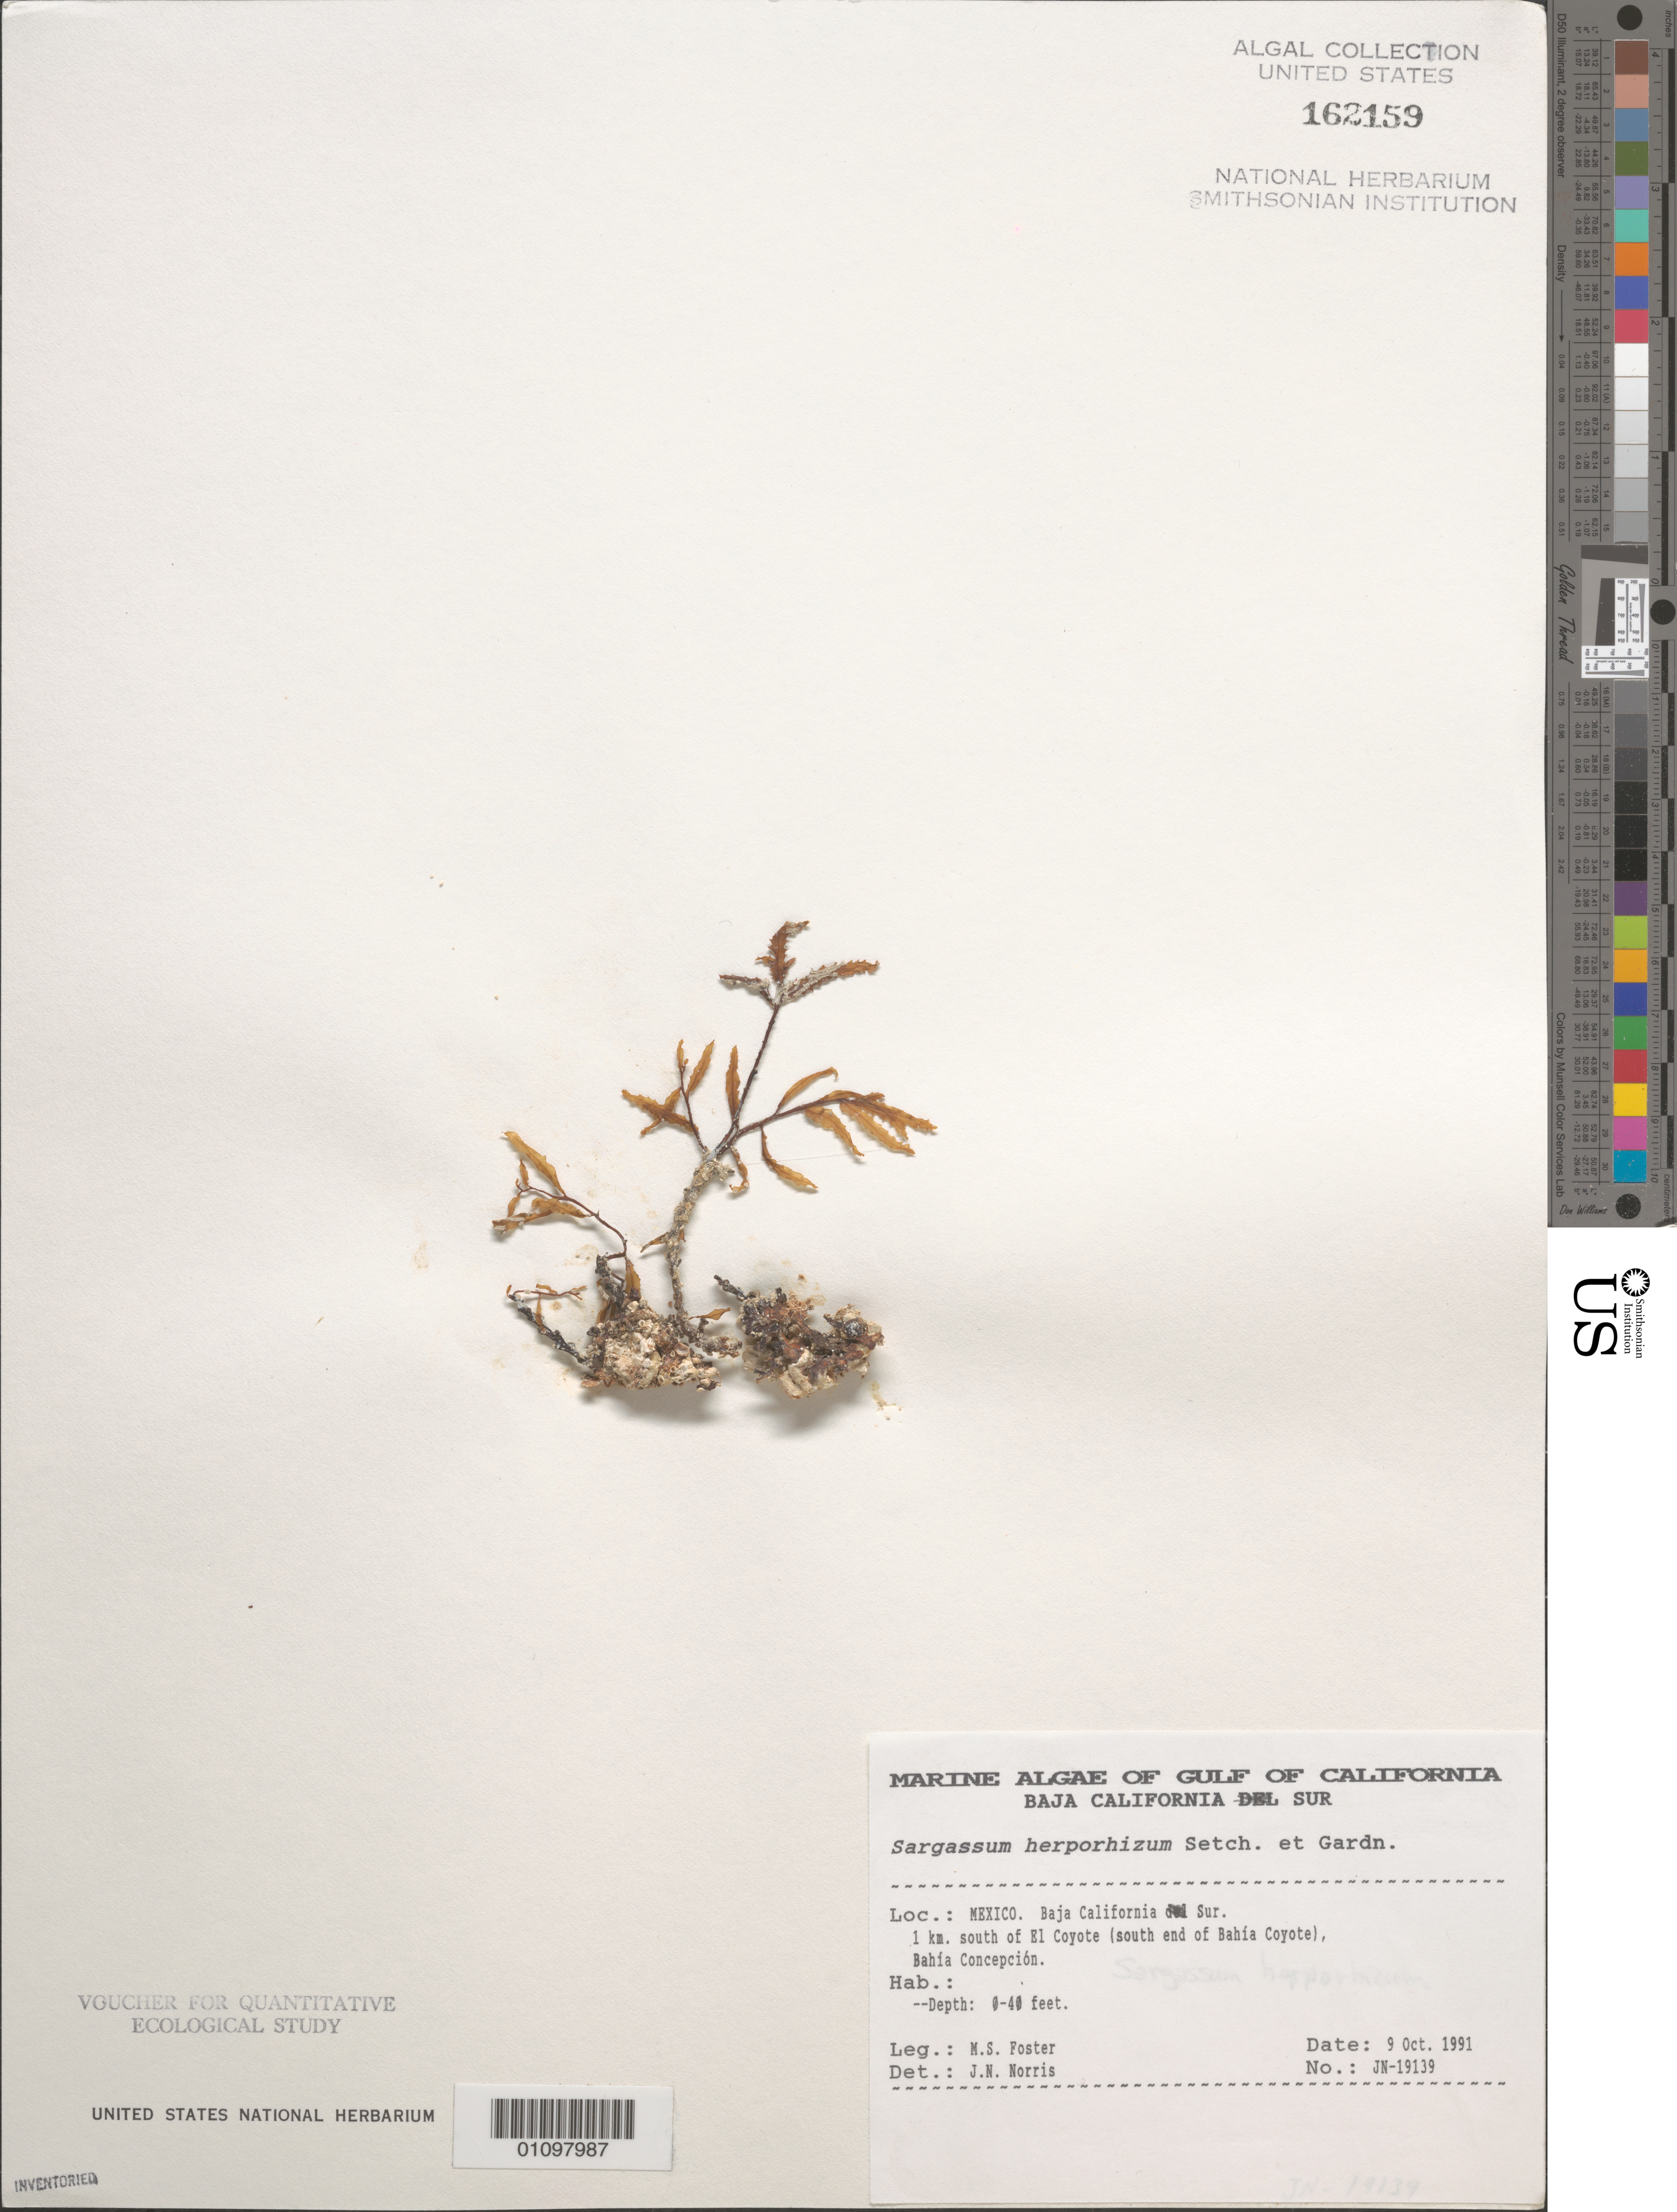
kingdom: Chromista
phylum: Ochrophyta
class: Phaeophyceae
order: Fucales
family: Sargassaceae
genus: Sargassum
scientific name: Sargassum herporhizum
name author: Setch. & N.L. Gardner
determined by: Norris, James N.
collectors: M. Foster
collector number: JN-19139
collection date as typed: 09 Oct 1991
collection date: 1991-10-09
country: Mexico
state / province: Baja California Sur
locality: Bahia Concepcion, 1 km south of El Coyote, south end of Bahia Coyote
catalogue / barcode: US 162159